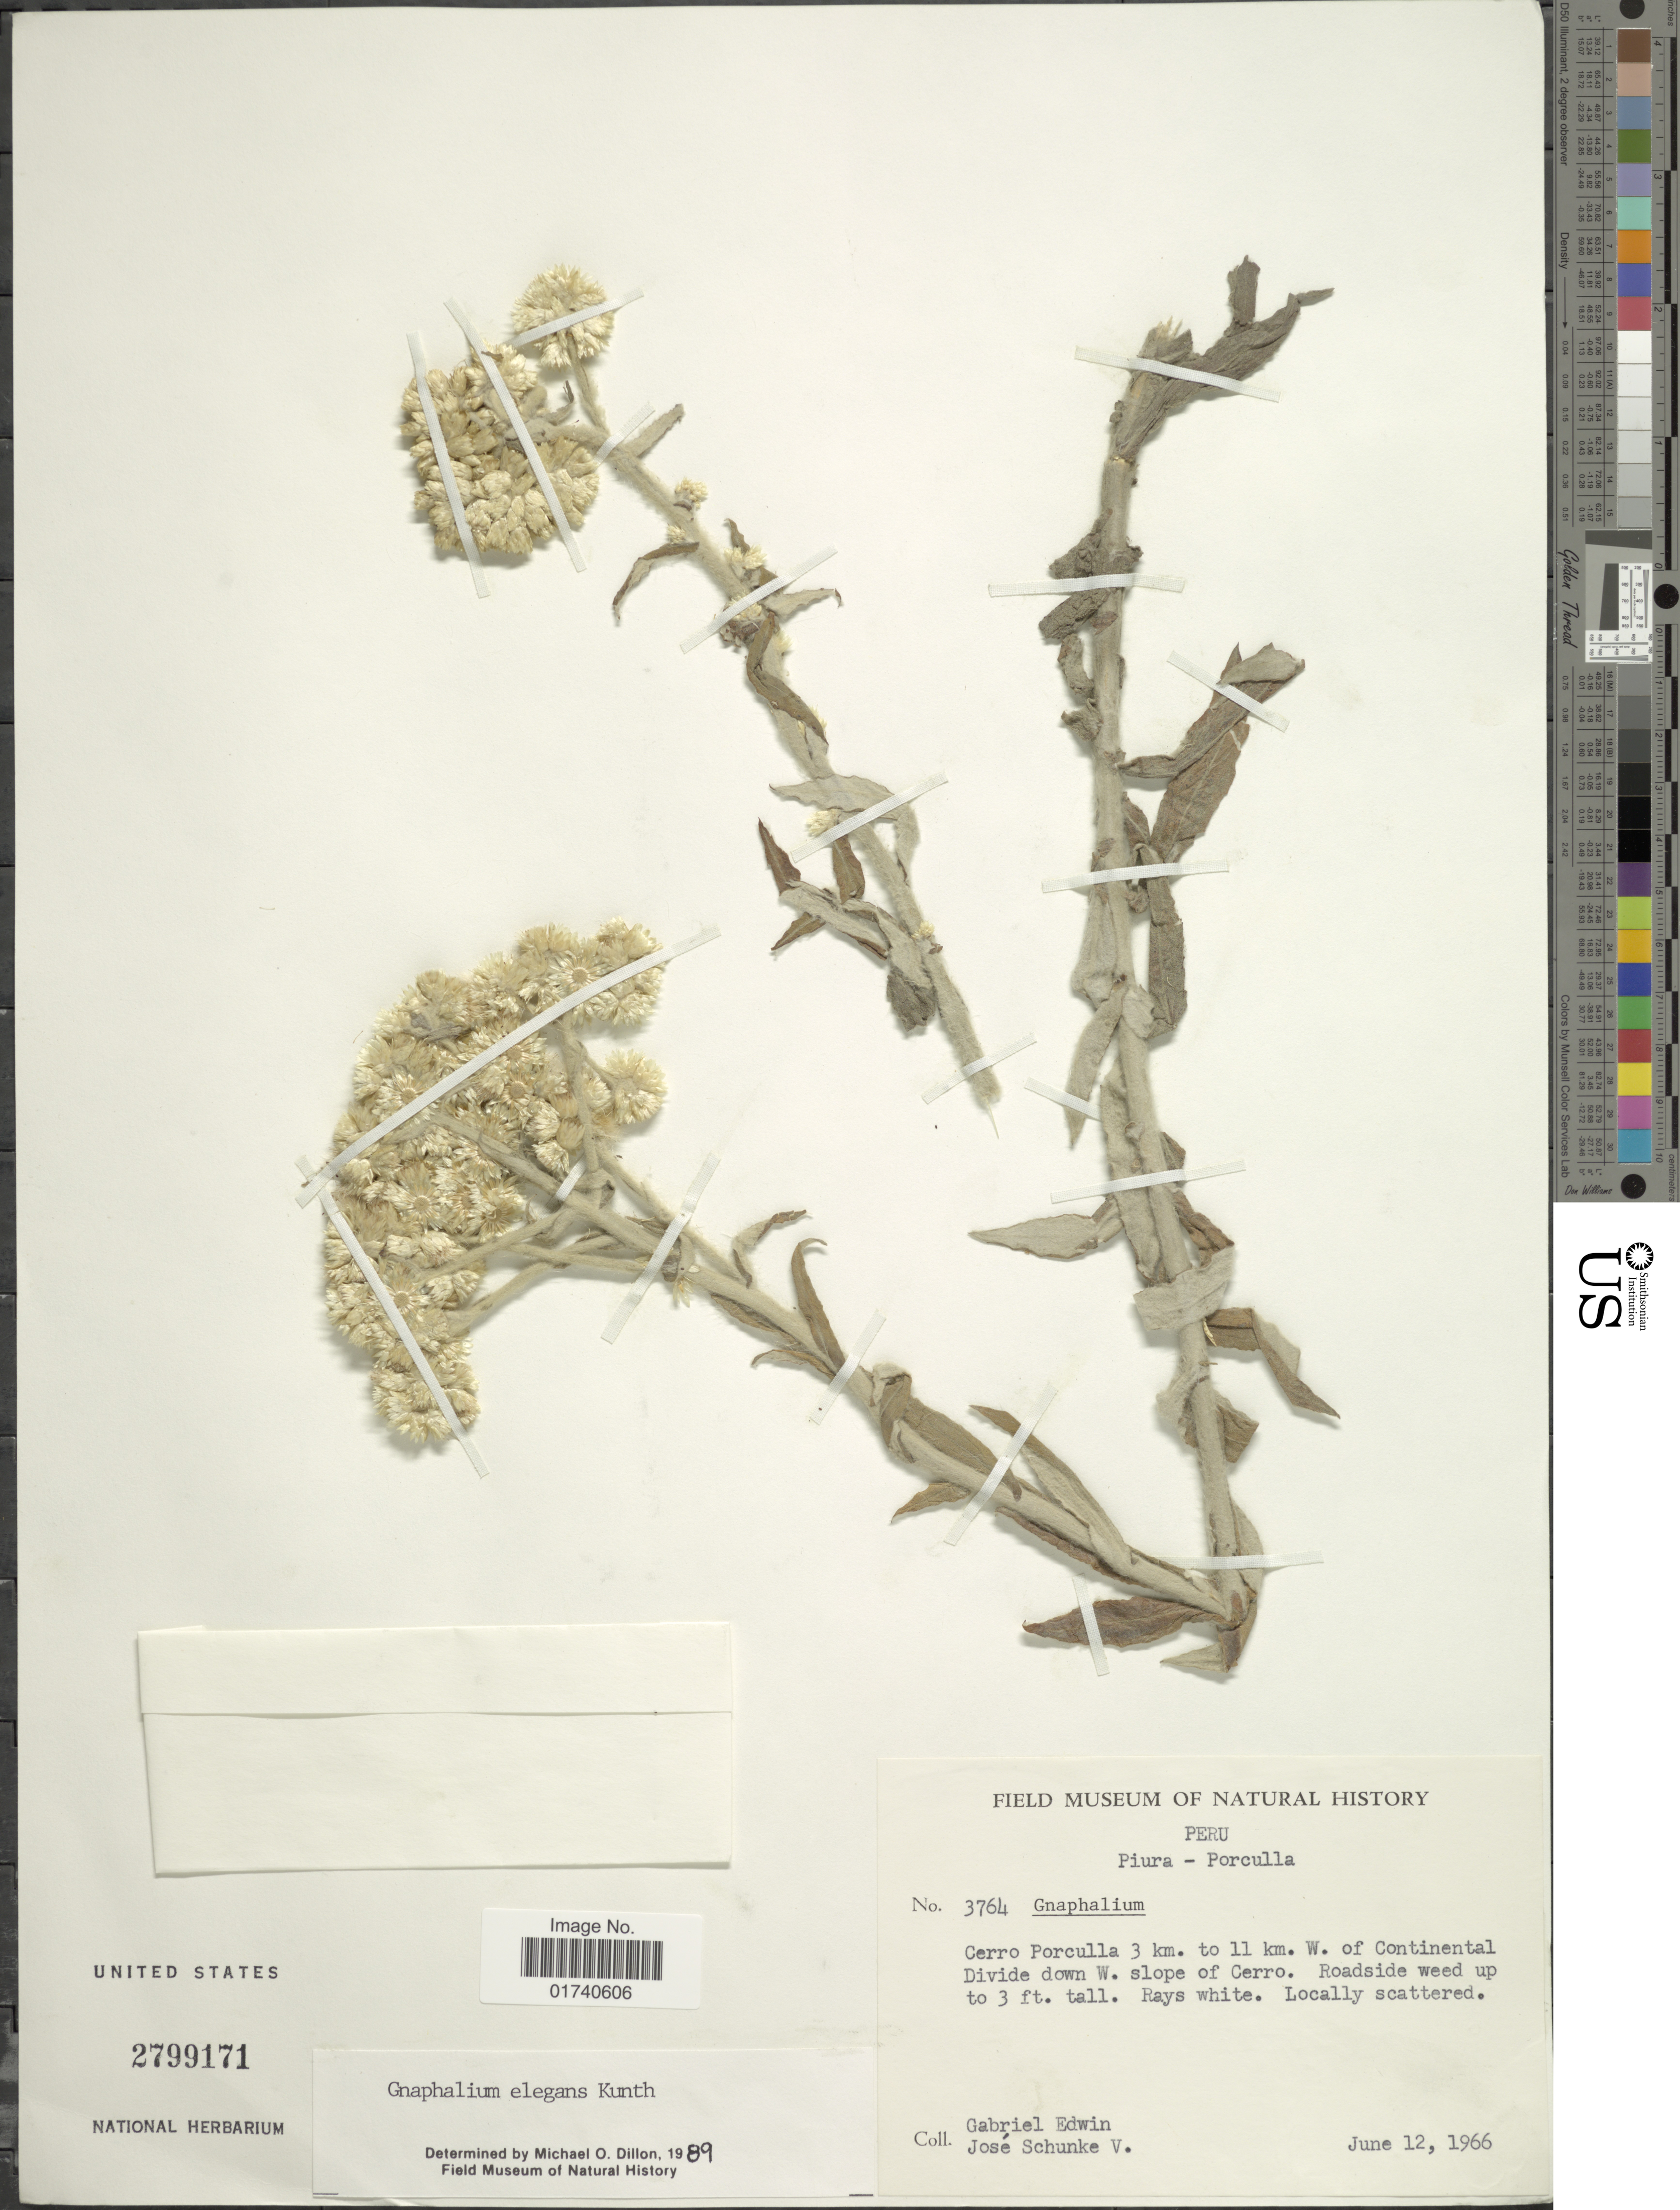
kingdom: Plantae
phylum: Tracheophyta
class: Magnoliopsida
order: Asterales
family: Asteraceae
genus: Pseudognaphalium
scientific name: Pseudognaphalium elegans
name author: (Kunth) Kartesz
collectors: G. Edwin & J. Schunke Vigo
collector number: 3764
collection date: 1966-06-12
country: Peru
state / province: Piura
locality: Porculla. Cerro Porculla 3 km. to 11 km. W. of Continental Divide down W. slope of Cerro.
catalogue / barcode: US 2799171